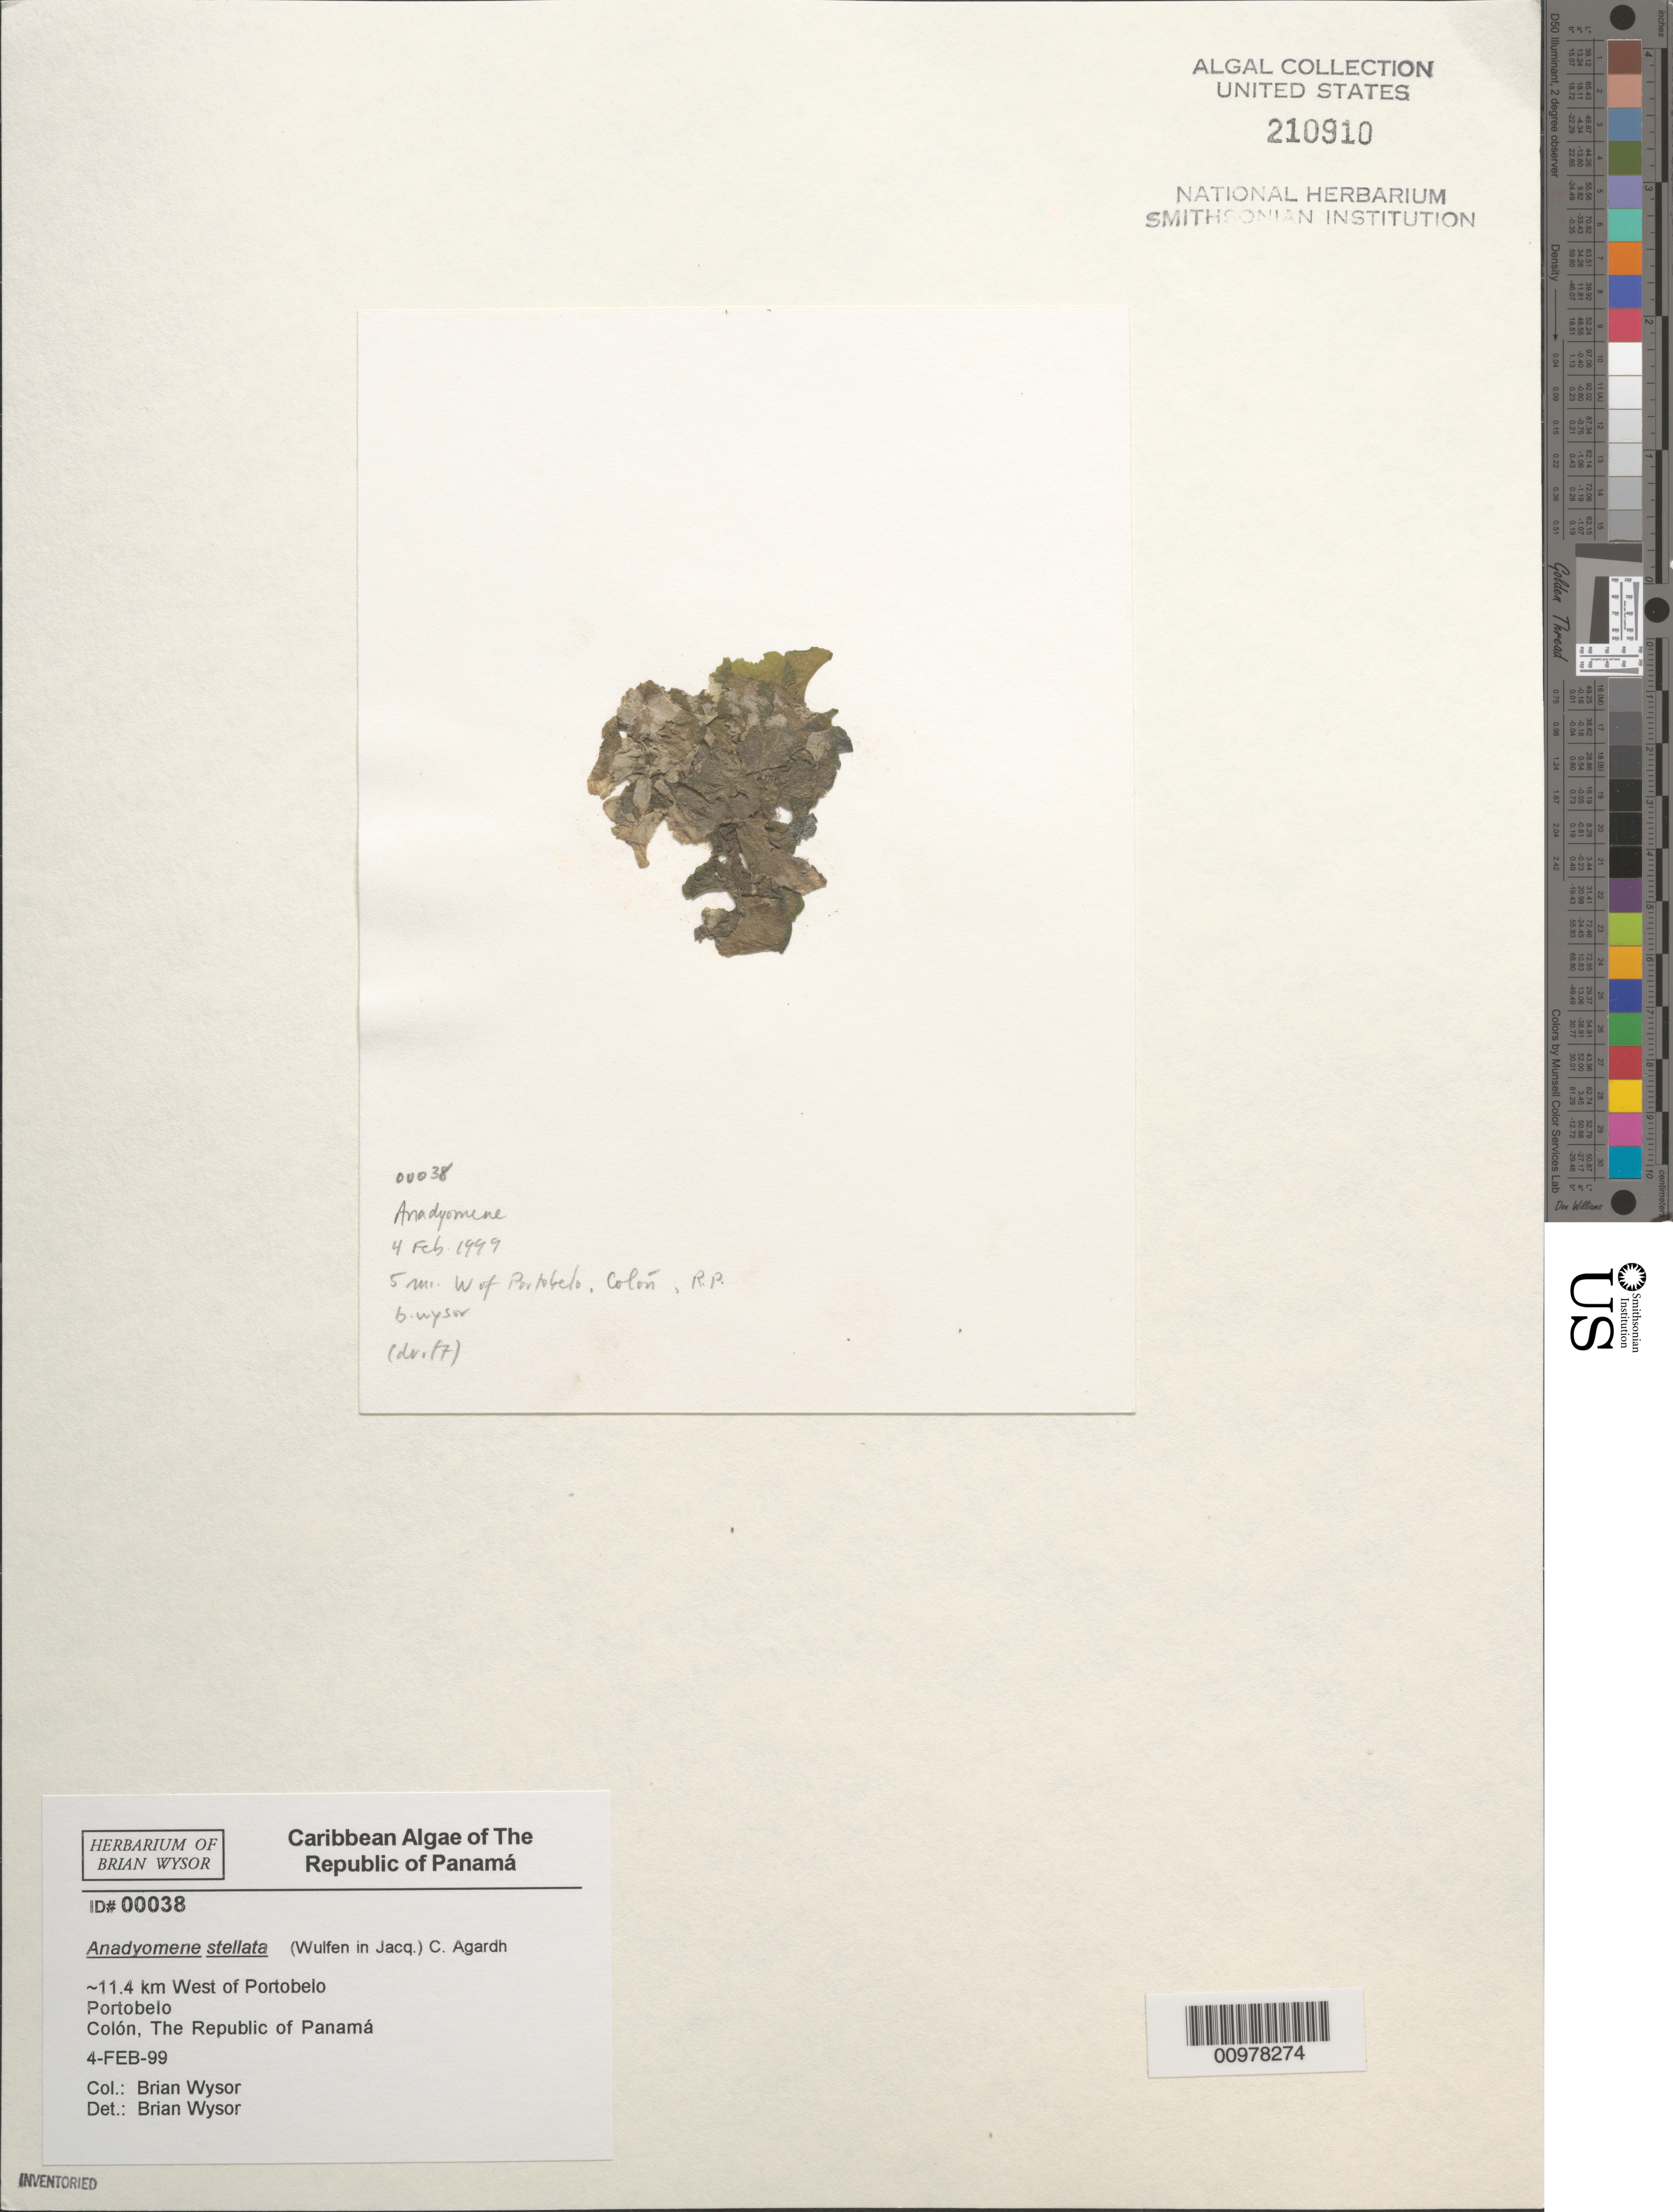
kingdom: Plantae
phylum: Chlorophyta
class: Ulvophyceae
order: Cladophorales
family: Anadyomenaceae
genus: Anadyomene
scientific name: Anadyomene stellata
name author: (Wulfen) C. Agardh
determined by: Wysor, B.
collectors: B. Wysor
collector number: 00038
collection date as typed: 04 Feb 1999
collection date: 1999-02-04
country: Panama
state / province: Colón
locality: Ca. 11.4 km west of Portobelo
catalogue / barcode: US 210910